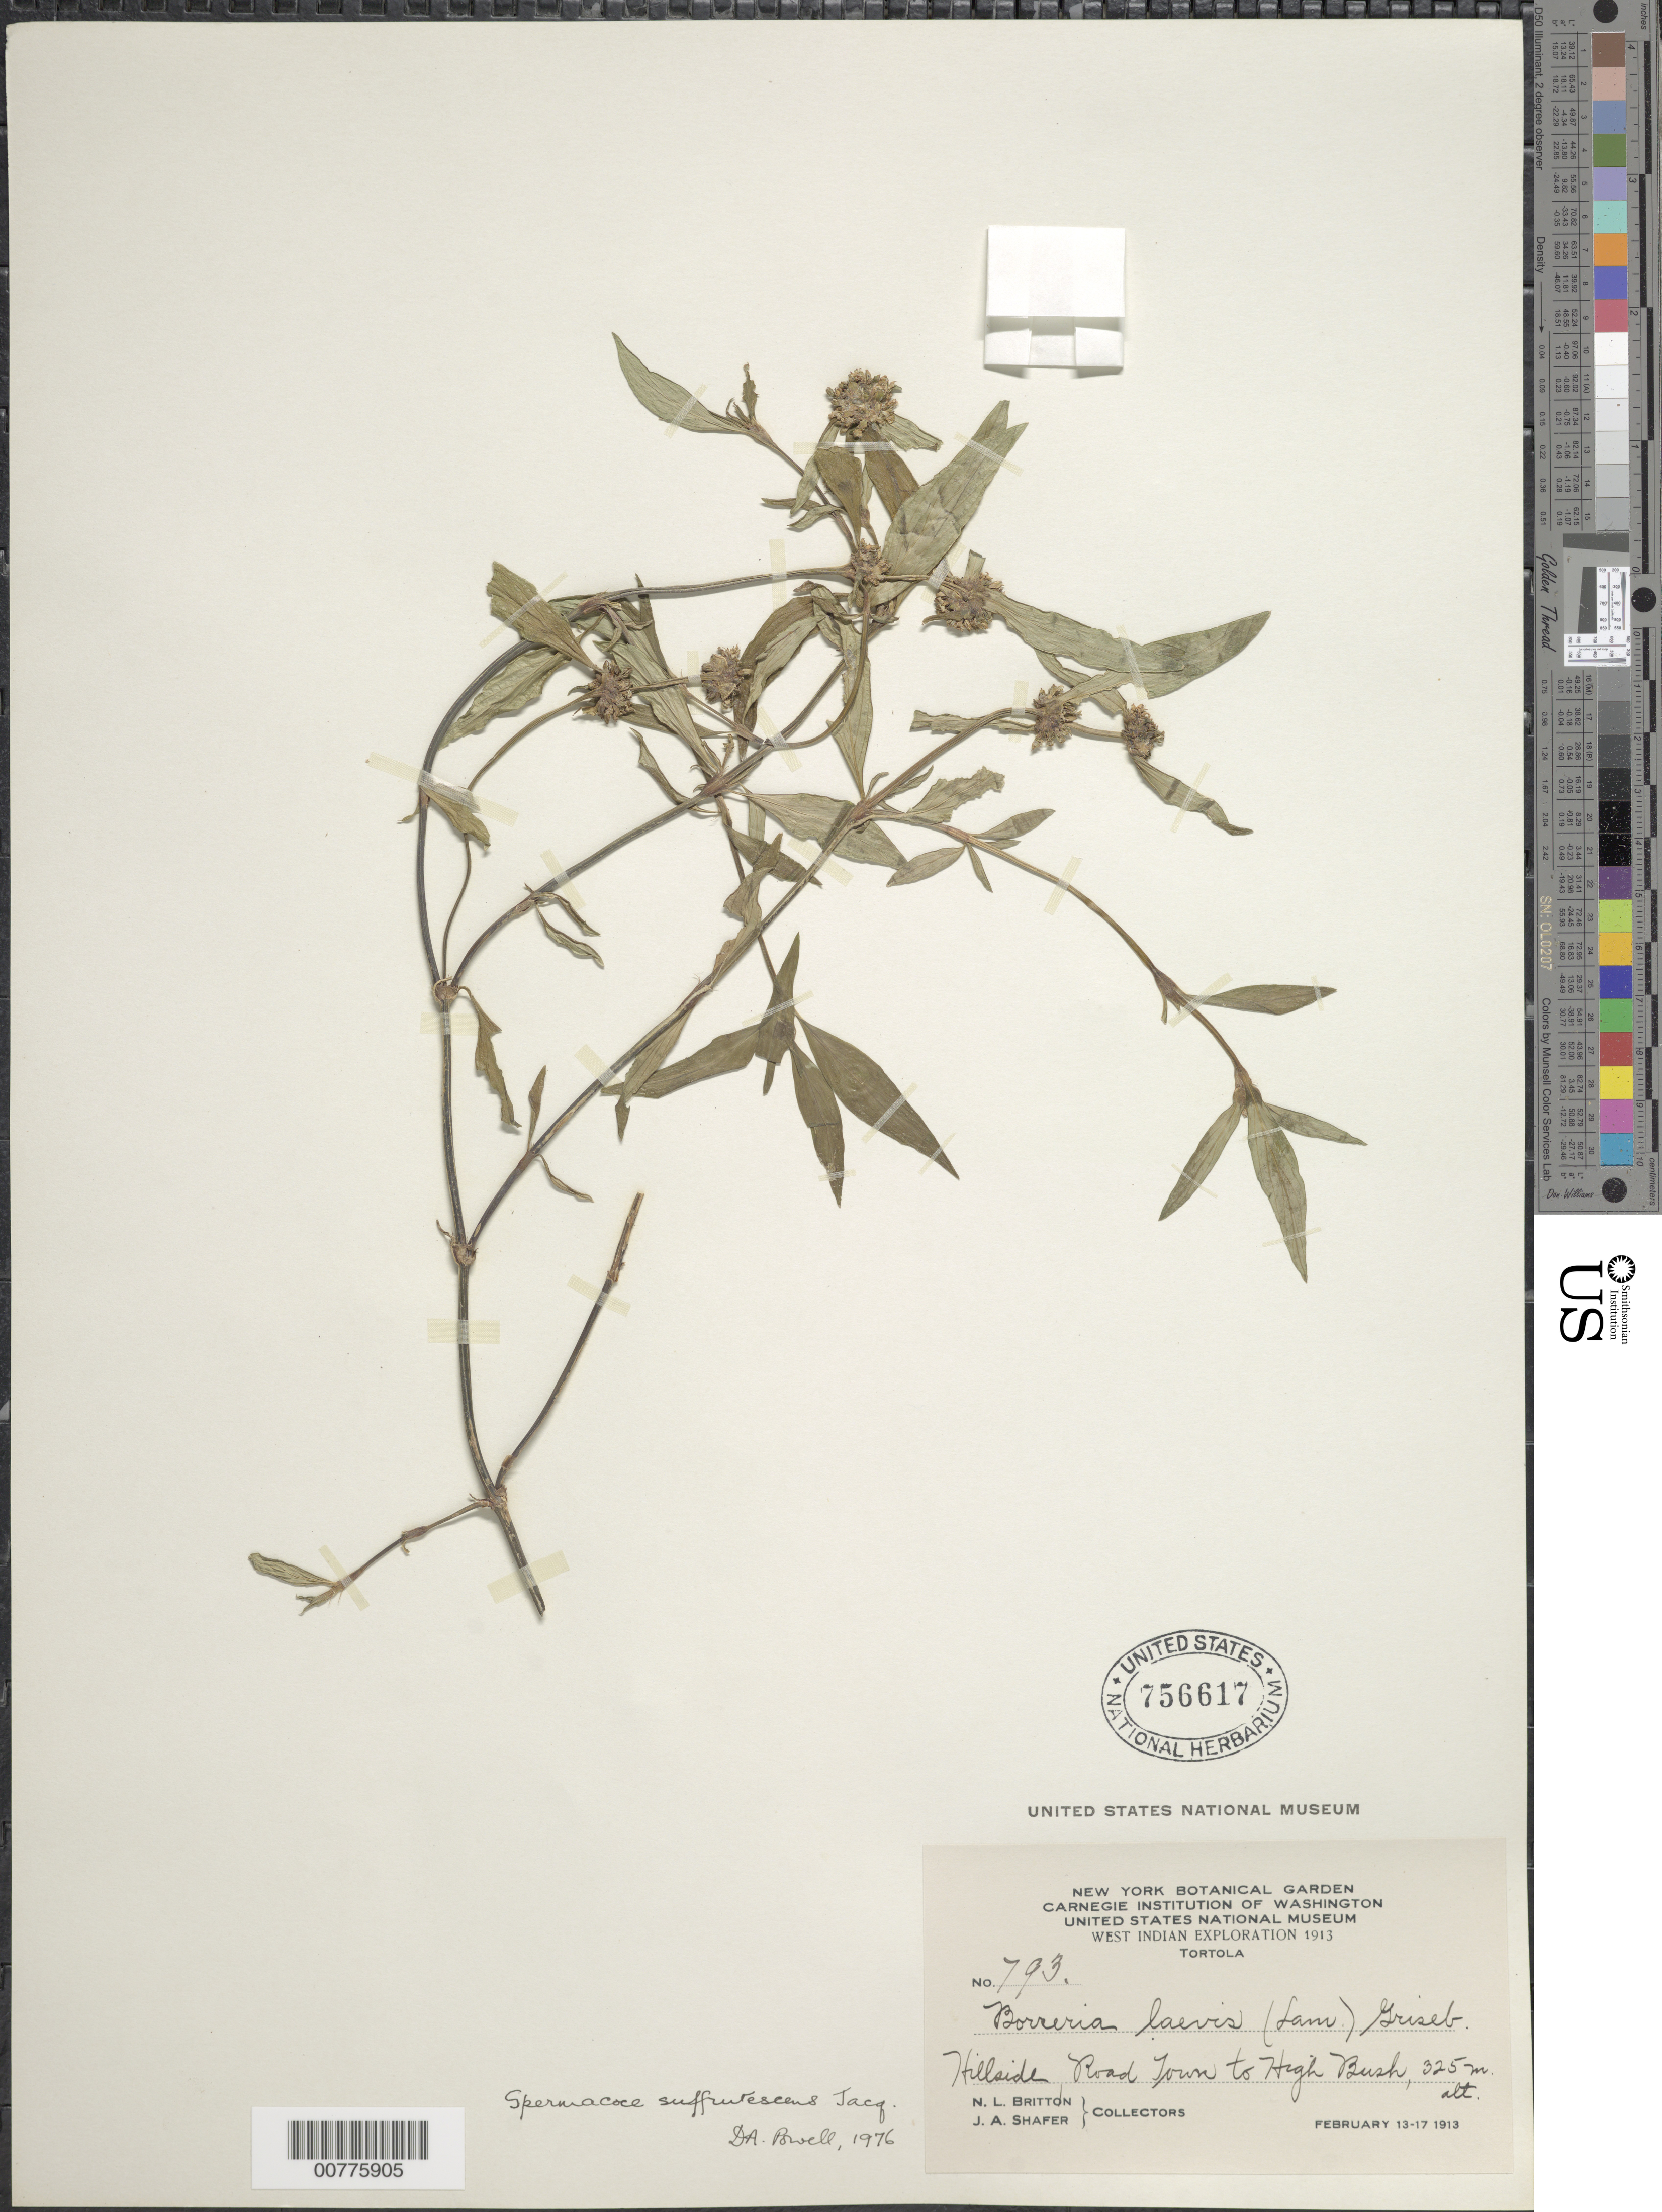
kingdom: Plantae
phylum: Tracheophyta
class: Magnoliopsida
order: Gentianales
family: Rubiaceae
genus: Spermacoce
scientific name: Spermacoce remota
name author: Lam.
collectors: N. Britton & J. A. Shafer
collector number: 793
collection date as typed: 13 Feb 1913 to 17 Feb 1913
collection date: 1913-02-13/1913-02-17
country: British Virgin Islands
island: Tortola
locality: Hillside Road Town to High Bush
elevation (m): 325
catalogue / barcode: US 756617